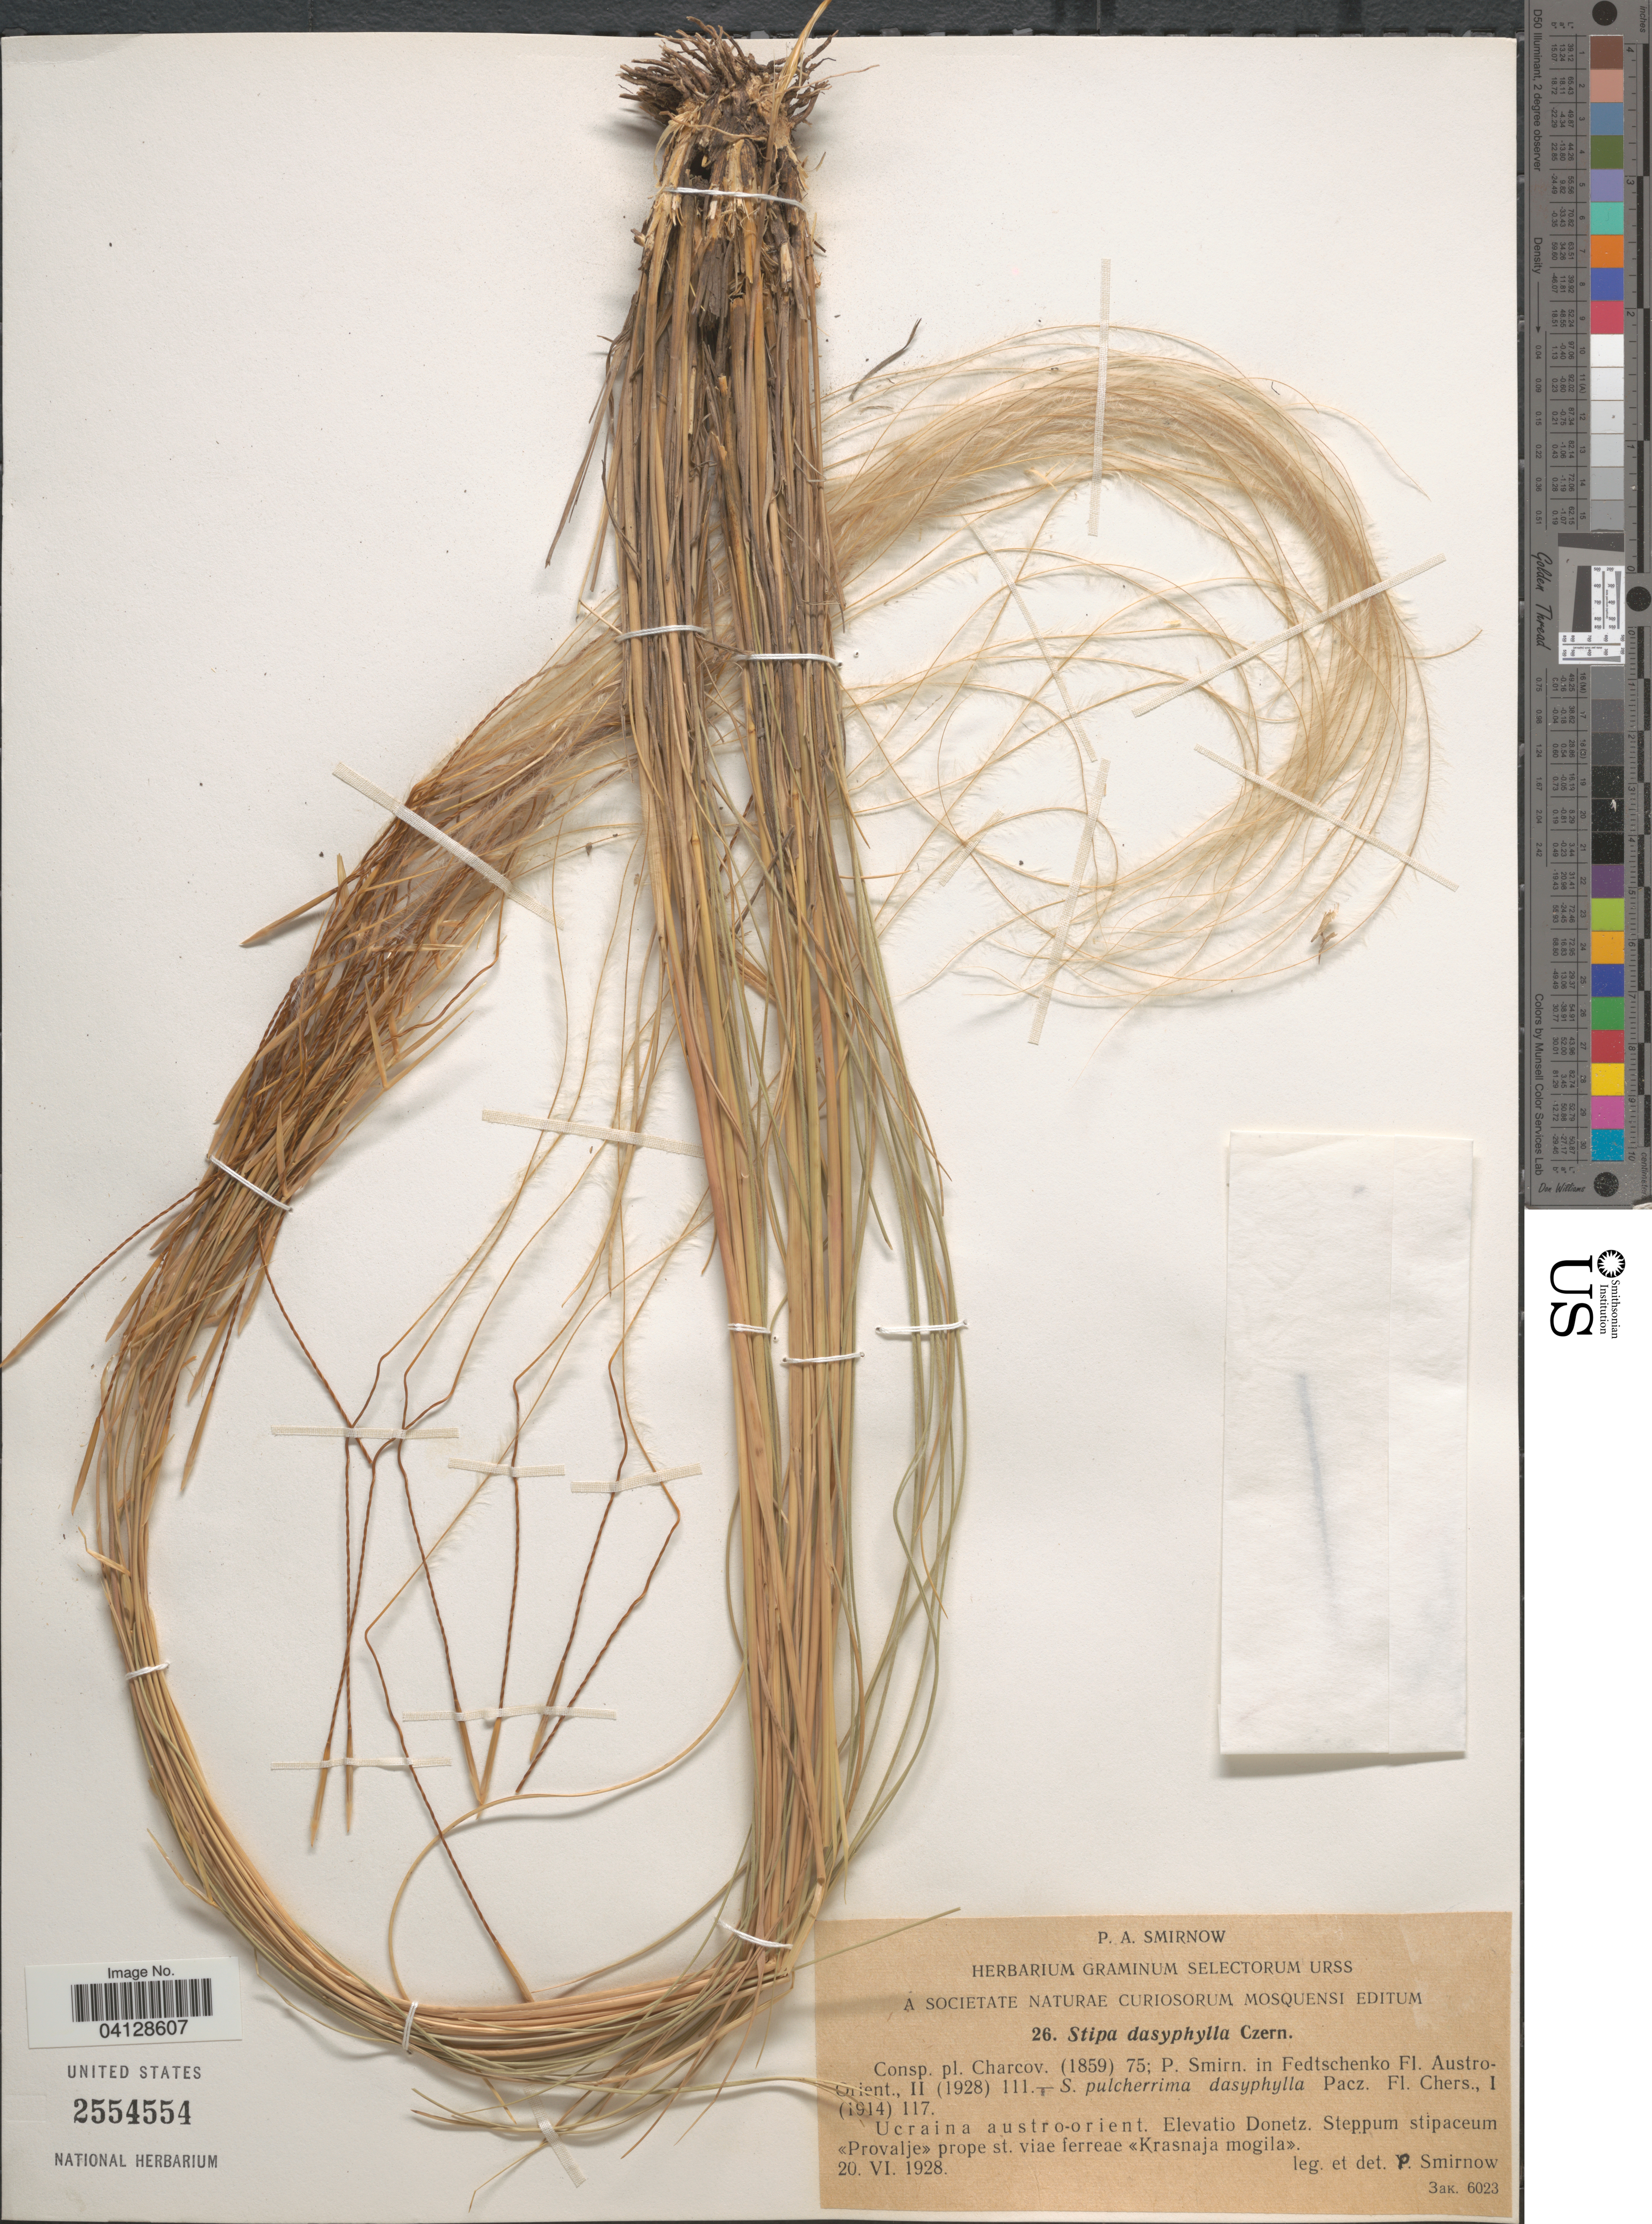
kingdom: Plantae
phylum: Tracheophyta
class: Liliopsida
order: Poales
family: Poaceae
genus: Stipa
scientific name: Stipa dasyphylla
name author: (Lindem.) Czern. ex Trautv.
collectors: P. Smirnow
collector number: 26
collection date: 1928-06-20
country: Ukraine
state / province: Donets'k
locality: Ucraina austro-orient. Elevatio Donetz. Steppum stipaceum «Provalje» prope st. viae ferreae «Krasnaja mogila».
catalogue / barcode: US 2554554